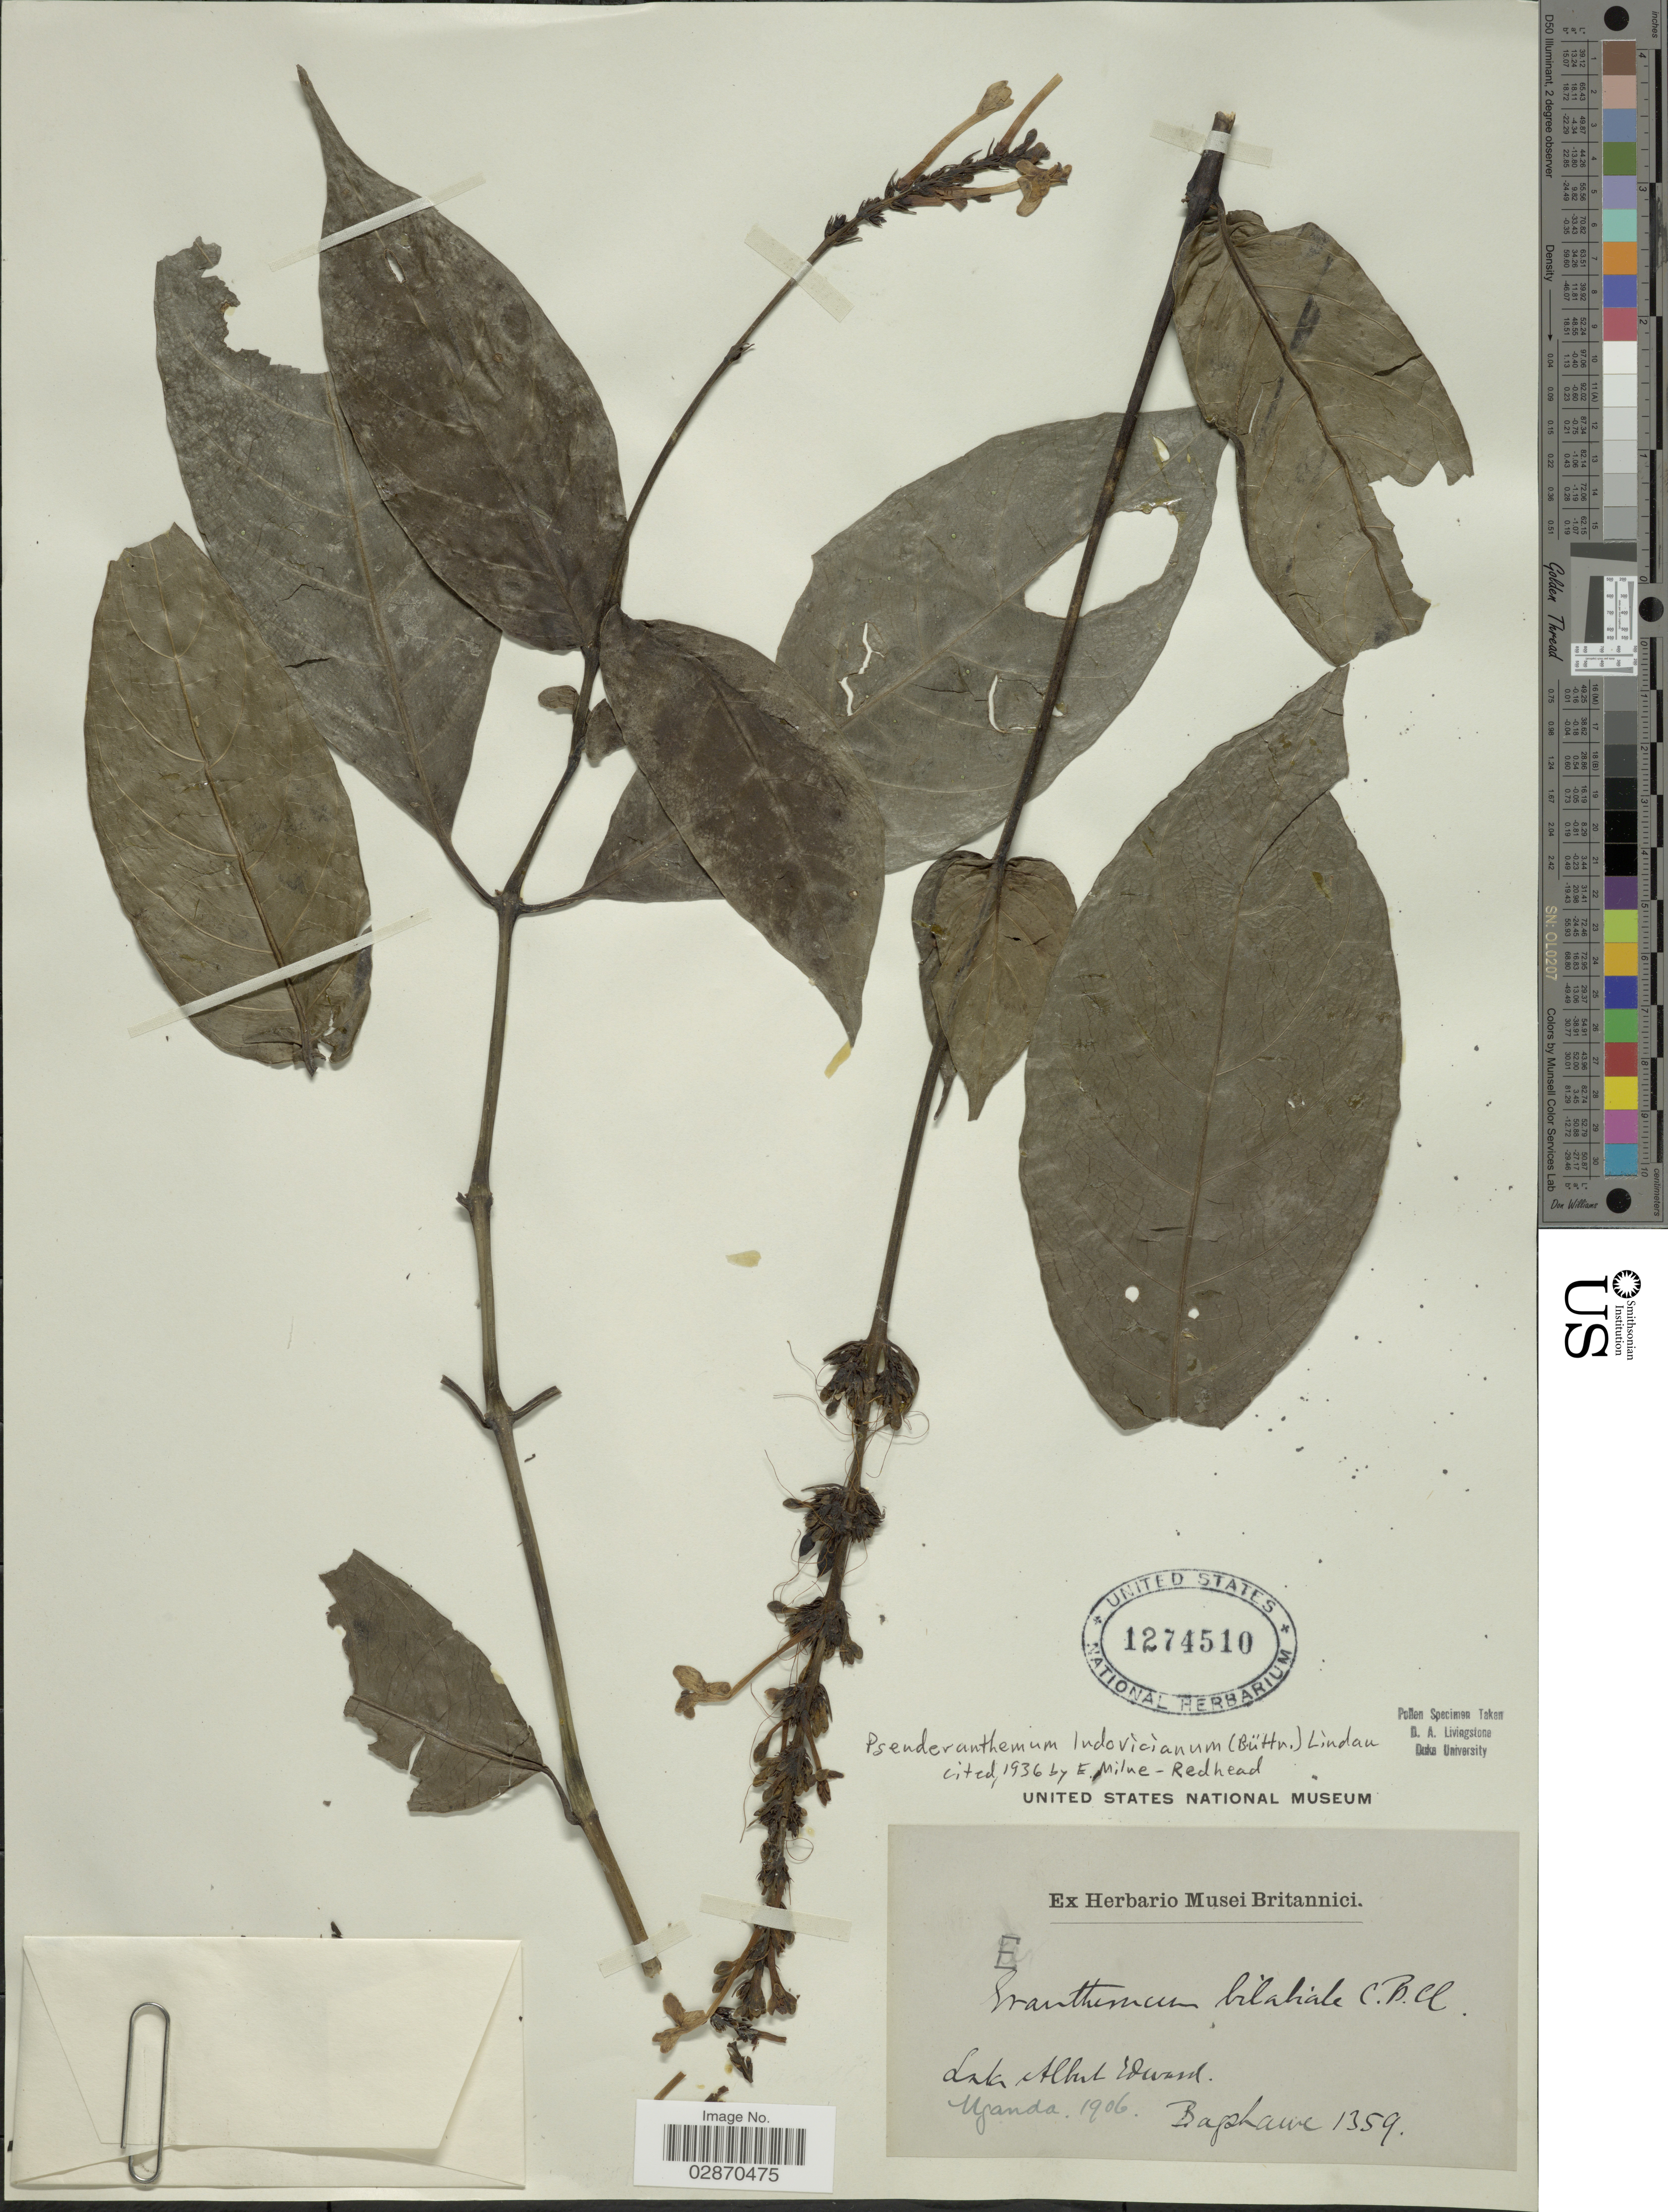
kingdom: Plantae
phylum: Tracheophyta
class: Magnoliopsida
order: Lamiales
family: Acanthaceae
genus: Pseuderanthemum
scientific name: Pseuderanthemum ludovicianum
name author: (Büttner) Lindau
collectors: Bagshawe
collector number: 1359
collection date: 1906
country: Uganda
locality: Lake Albert Edward.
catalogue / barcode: US 1274510